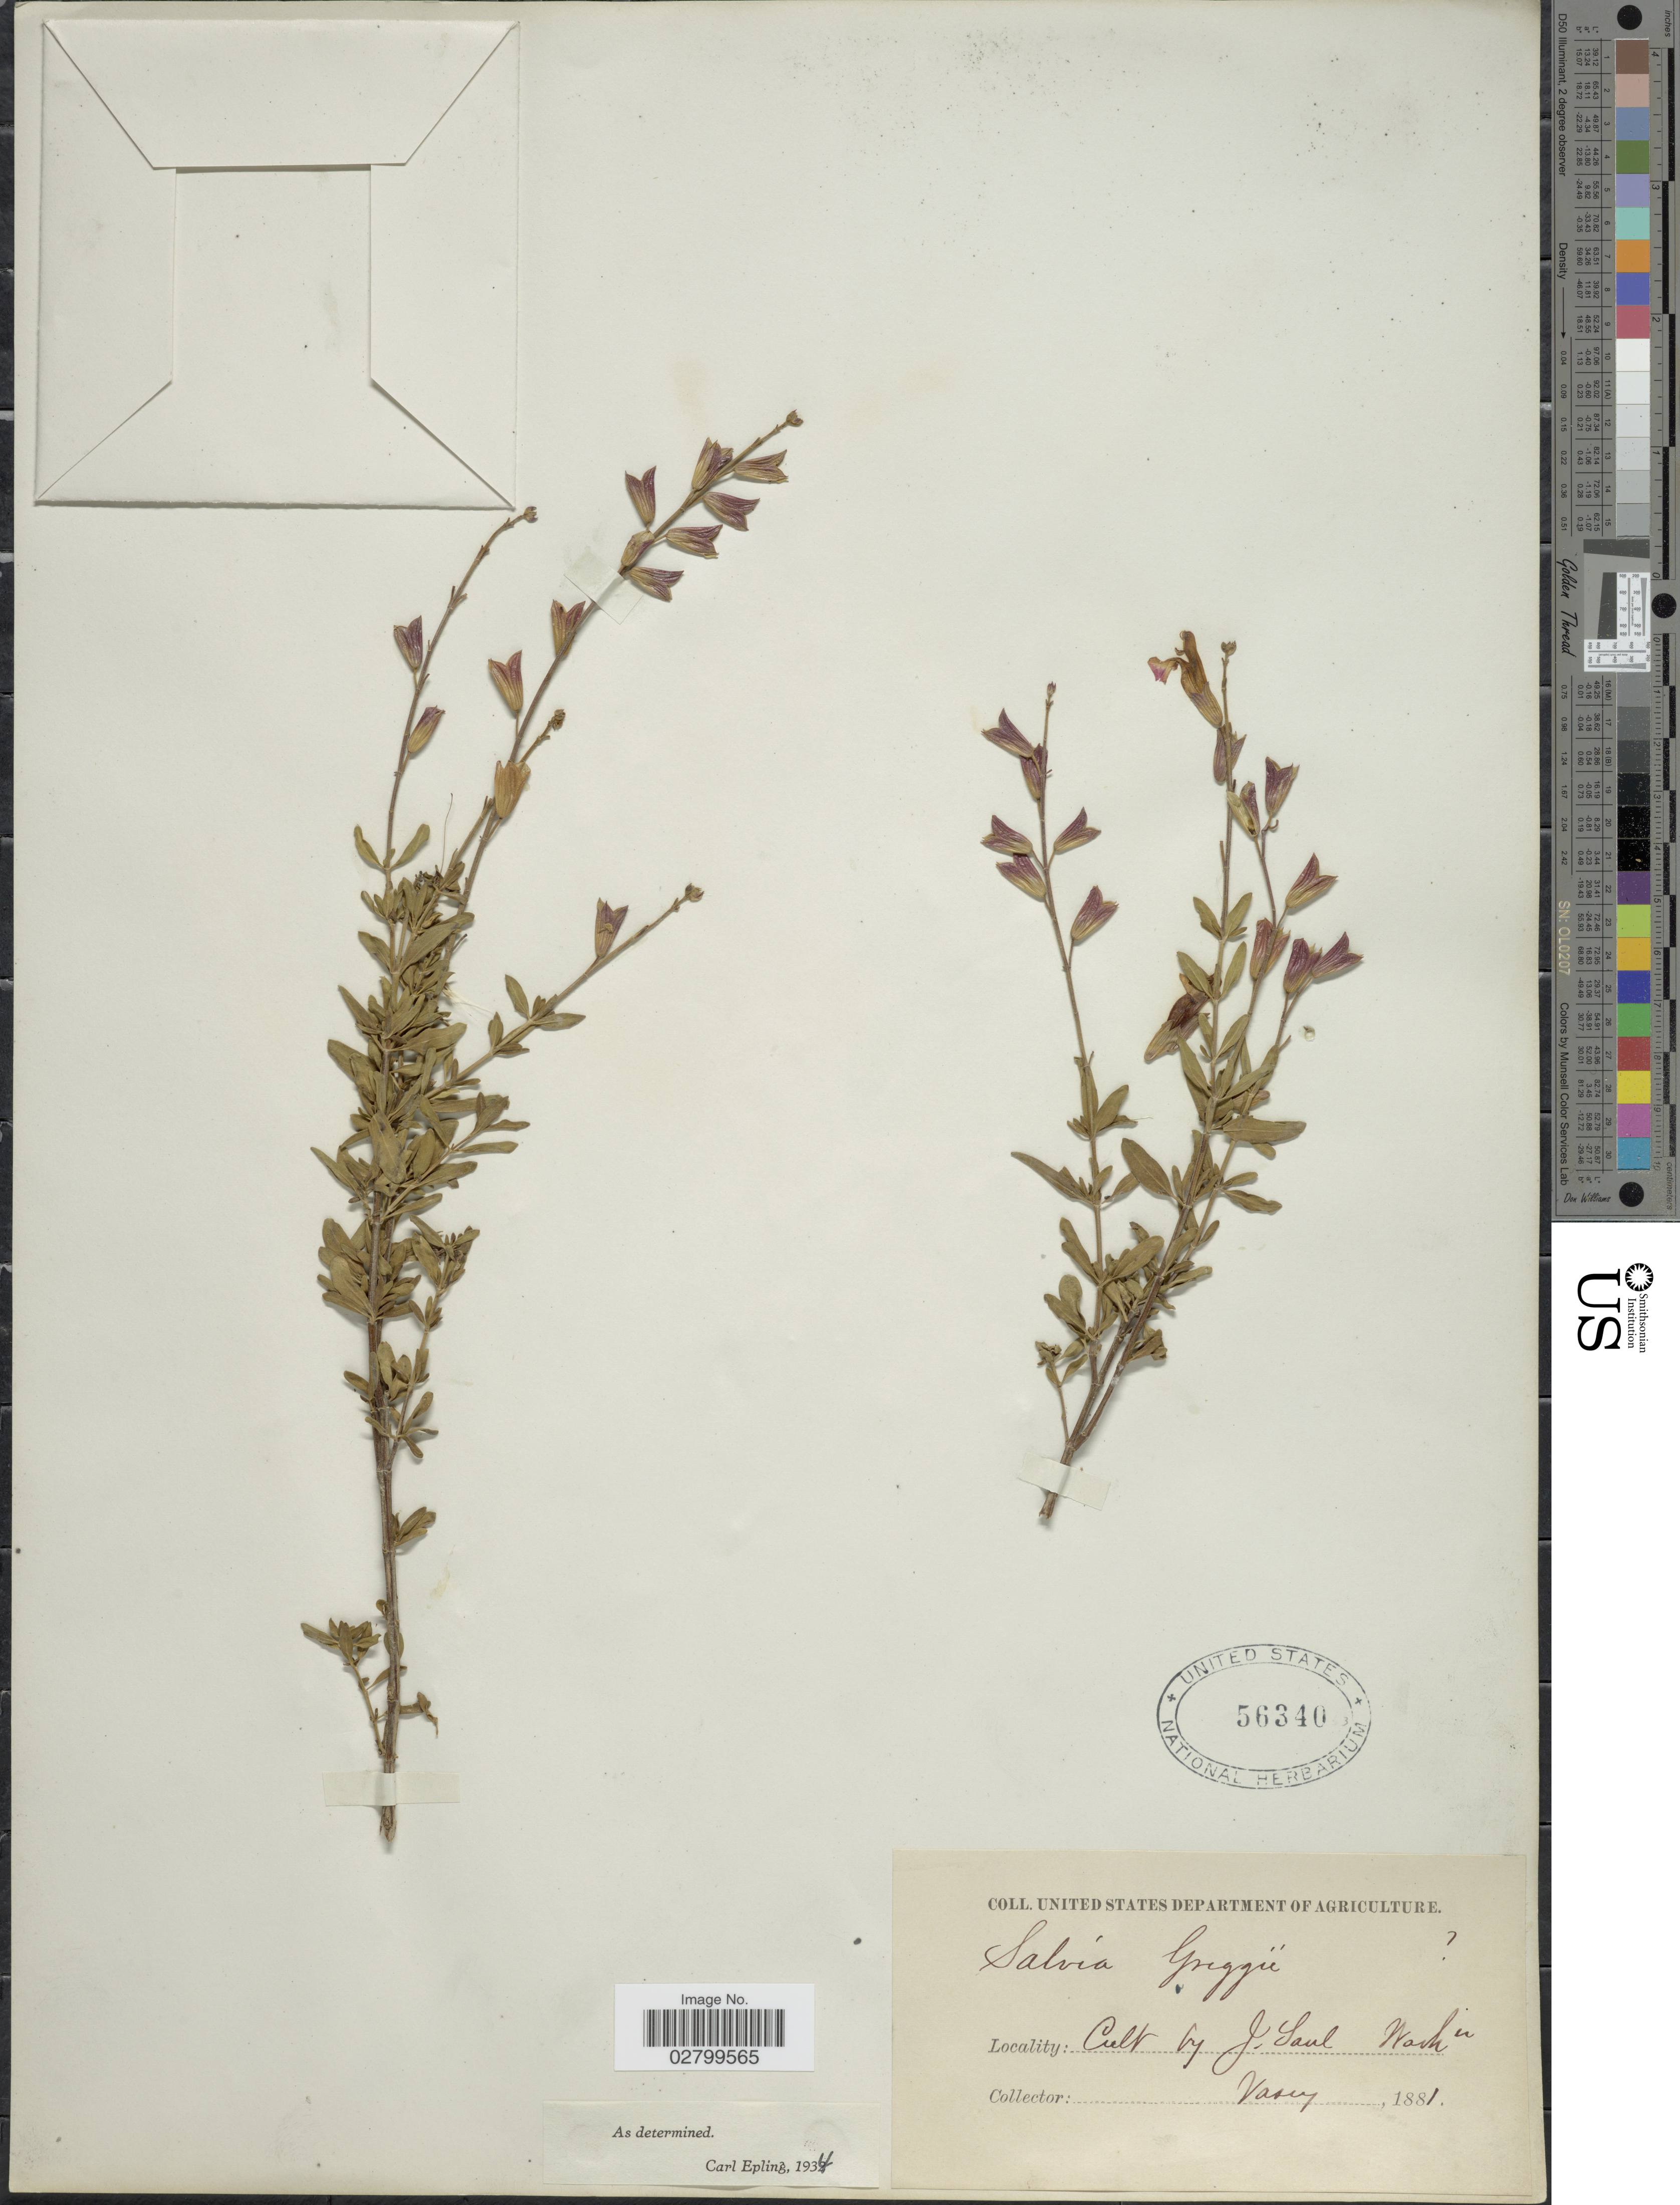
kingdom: Plantae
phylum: Tracheophyta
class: Magnoliopsida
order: Lamiales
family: Lamiaceae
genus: Salvia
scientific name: Salvia greggii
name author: A. Gray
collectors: Vasey, --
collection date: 1881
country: United States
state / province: Washington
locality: Cult. by J. Saul. Washin.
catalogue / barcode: US 56340